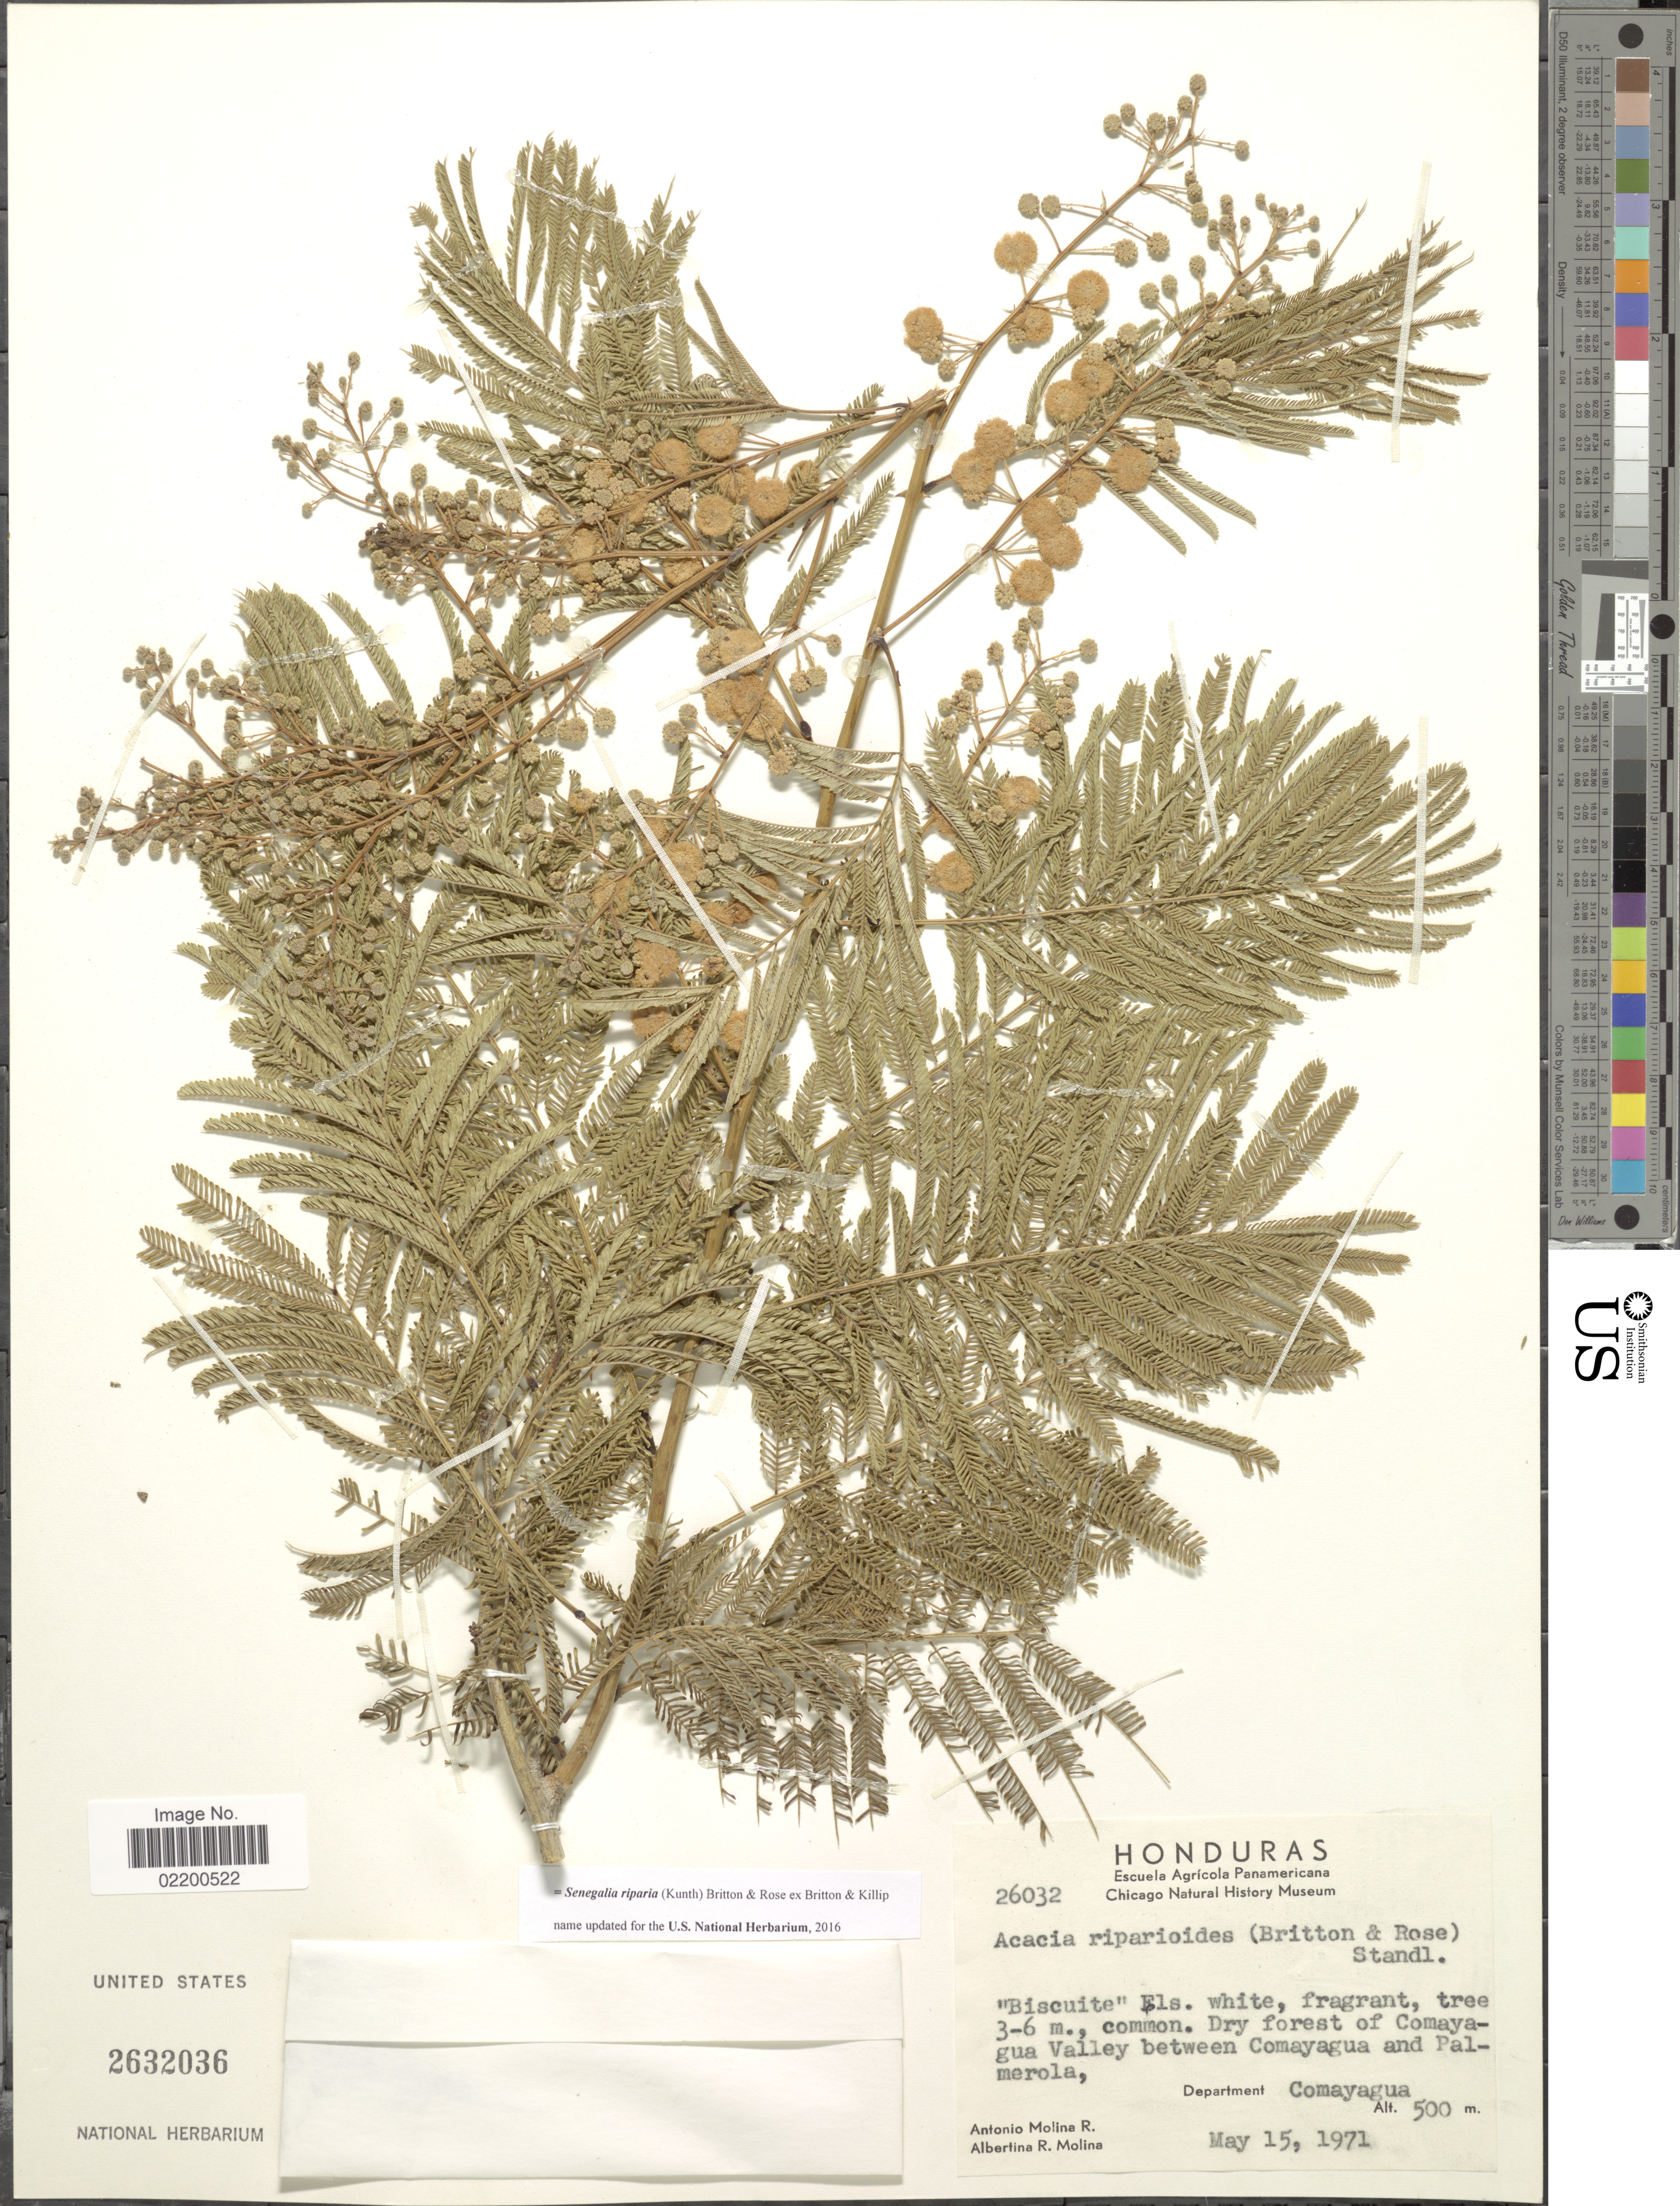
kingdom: Plantae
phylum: Tracheophyta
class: Magnoliopsida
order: Fabales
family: Fabaceae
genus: Senegalia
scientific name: Senegalia riparia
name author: (Kunth) Britton & Rose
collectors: A. Molina R. & A. R. Molina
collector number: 26032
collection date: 1971-05-15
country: Honduras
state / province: Comayagua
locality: Dry forest of Comayagua Valley between Comayagua and Palmerola, Departmento Comayagua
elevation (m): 500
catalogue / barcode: US 2632036